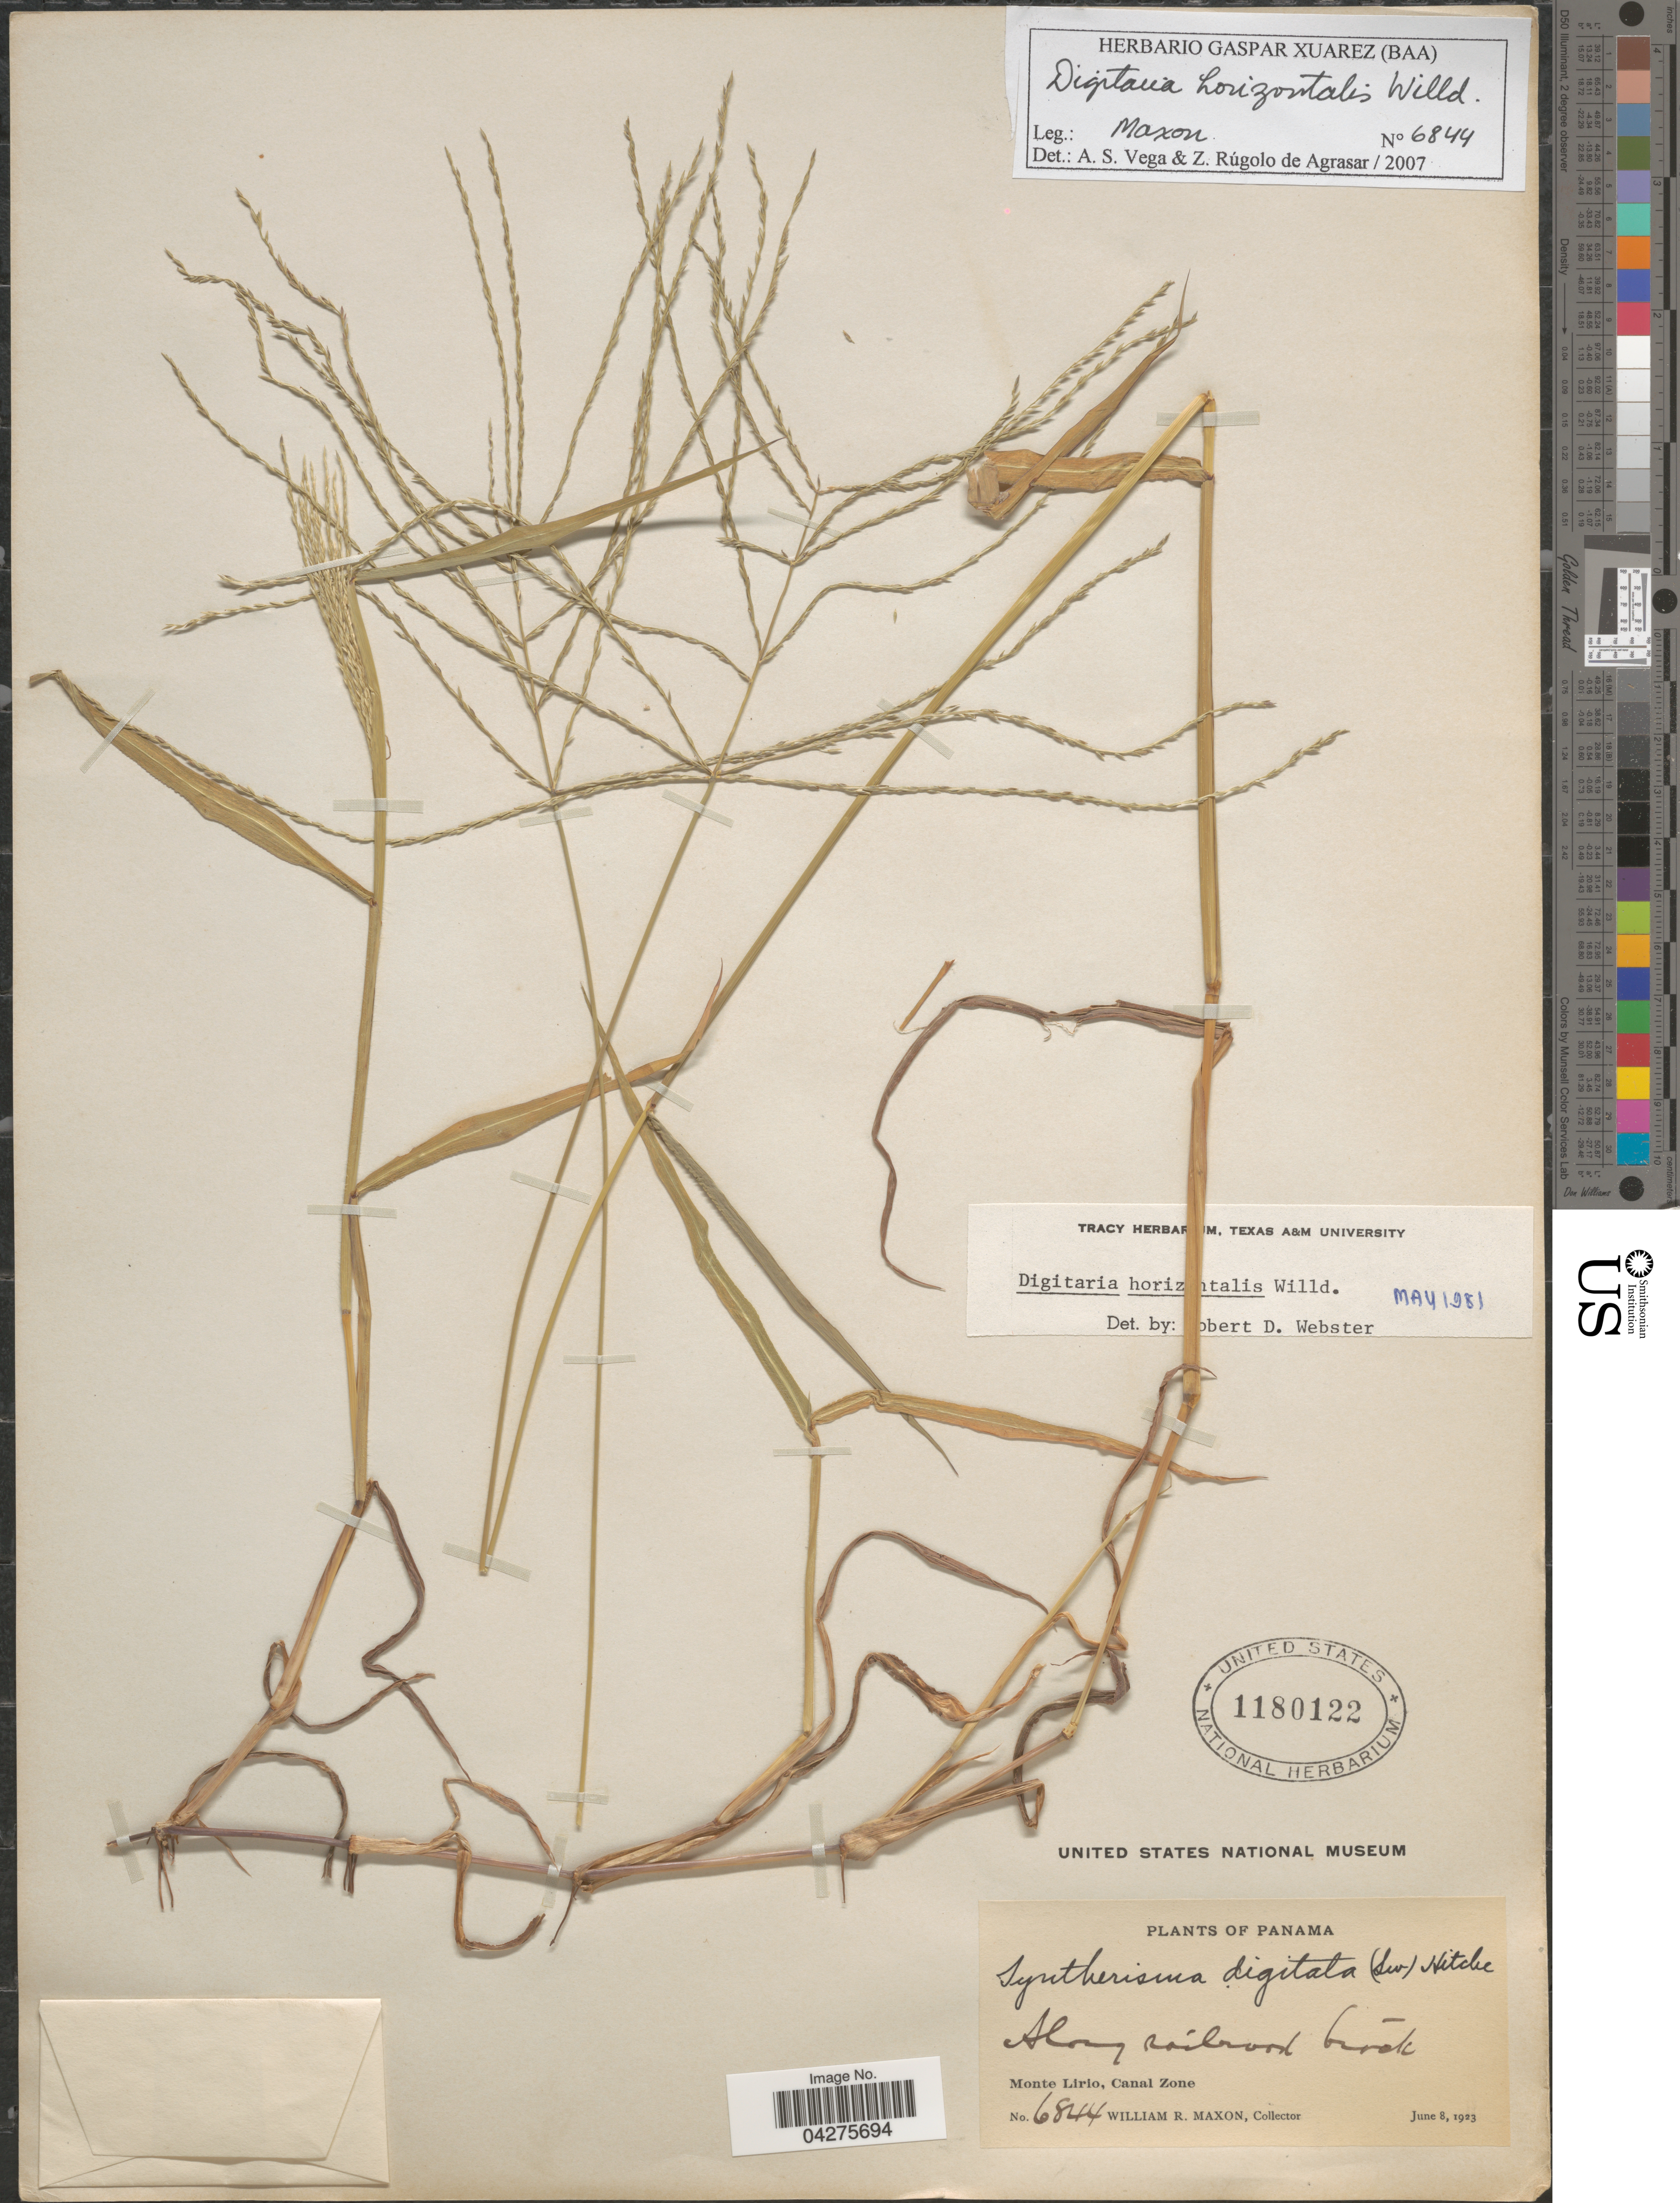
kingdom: Plantae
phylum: Tracheophyta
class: Liliopsida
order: Poales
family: Poaceae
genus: Digitaria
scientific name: Digitaria horizontalis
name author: Willd.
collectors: W. R. Maxon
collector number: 6844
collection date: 1923-06-08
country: Panama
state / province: Colón / Panamá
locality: Along railroad track. Monte Lirio, Canal Zone.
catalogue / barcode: US 1180122